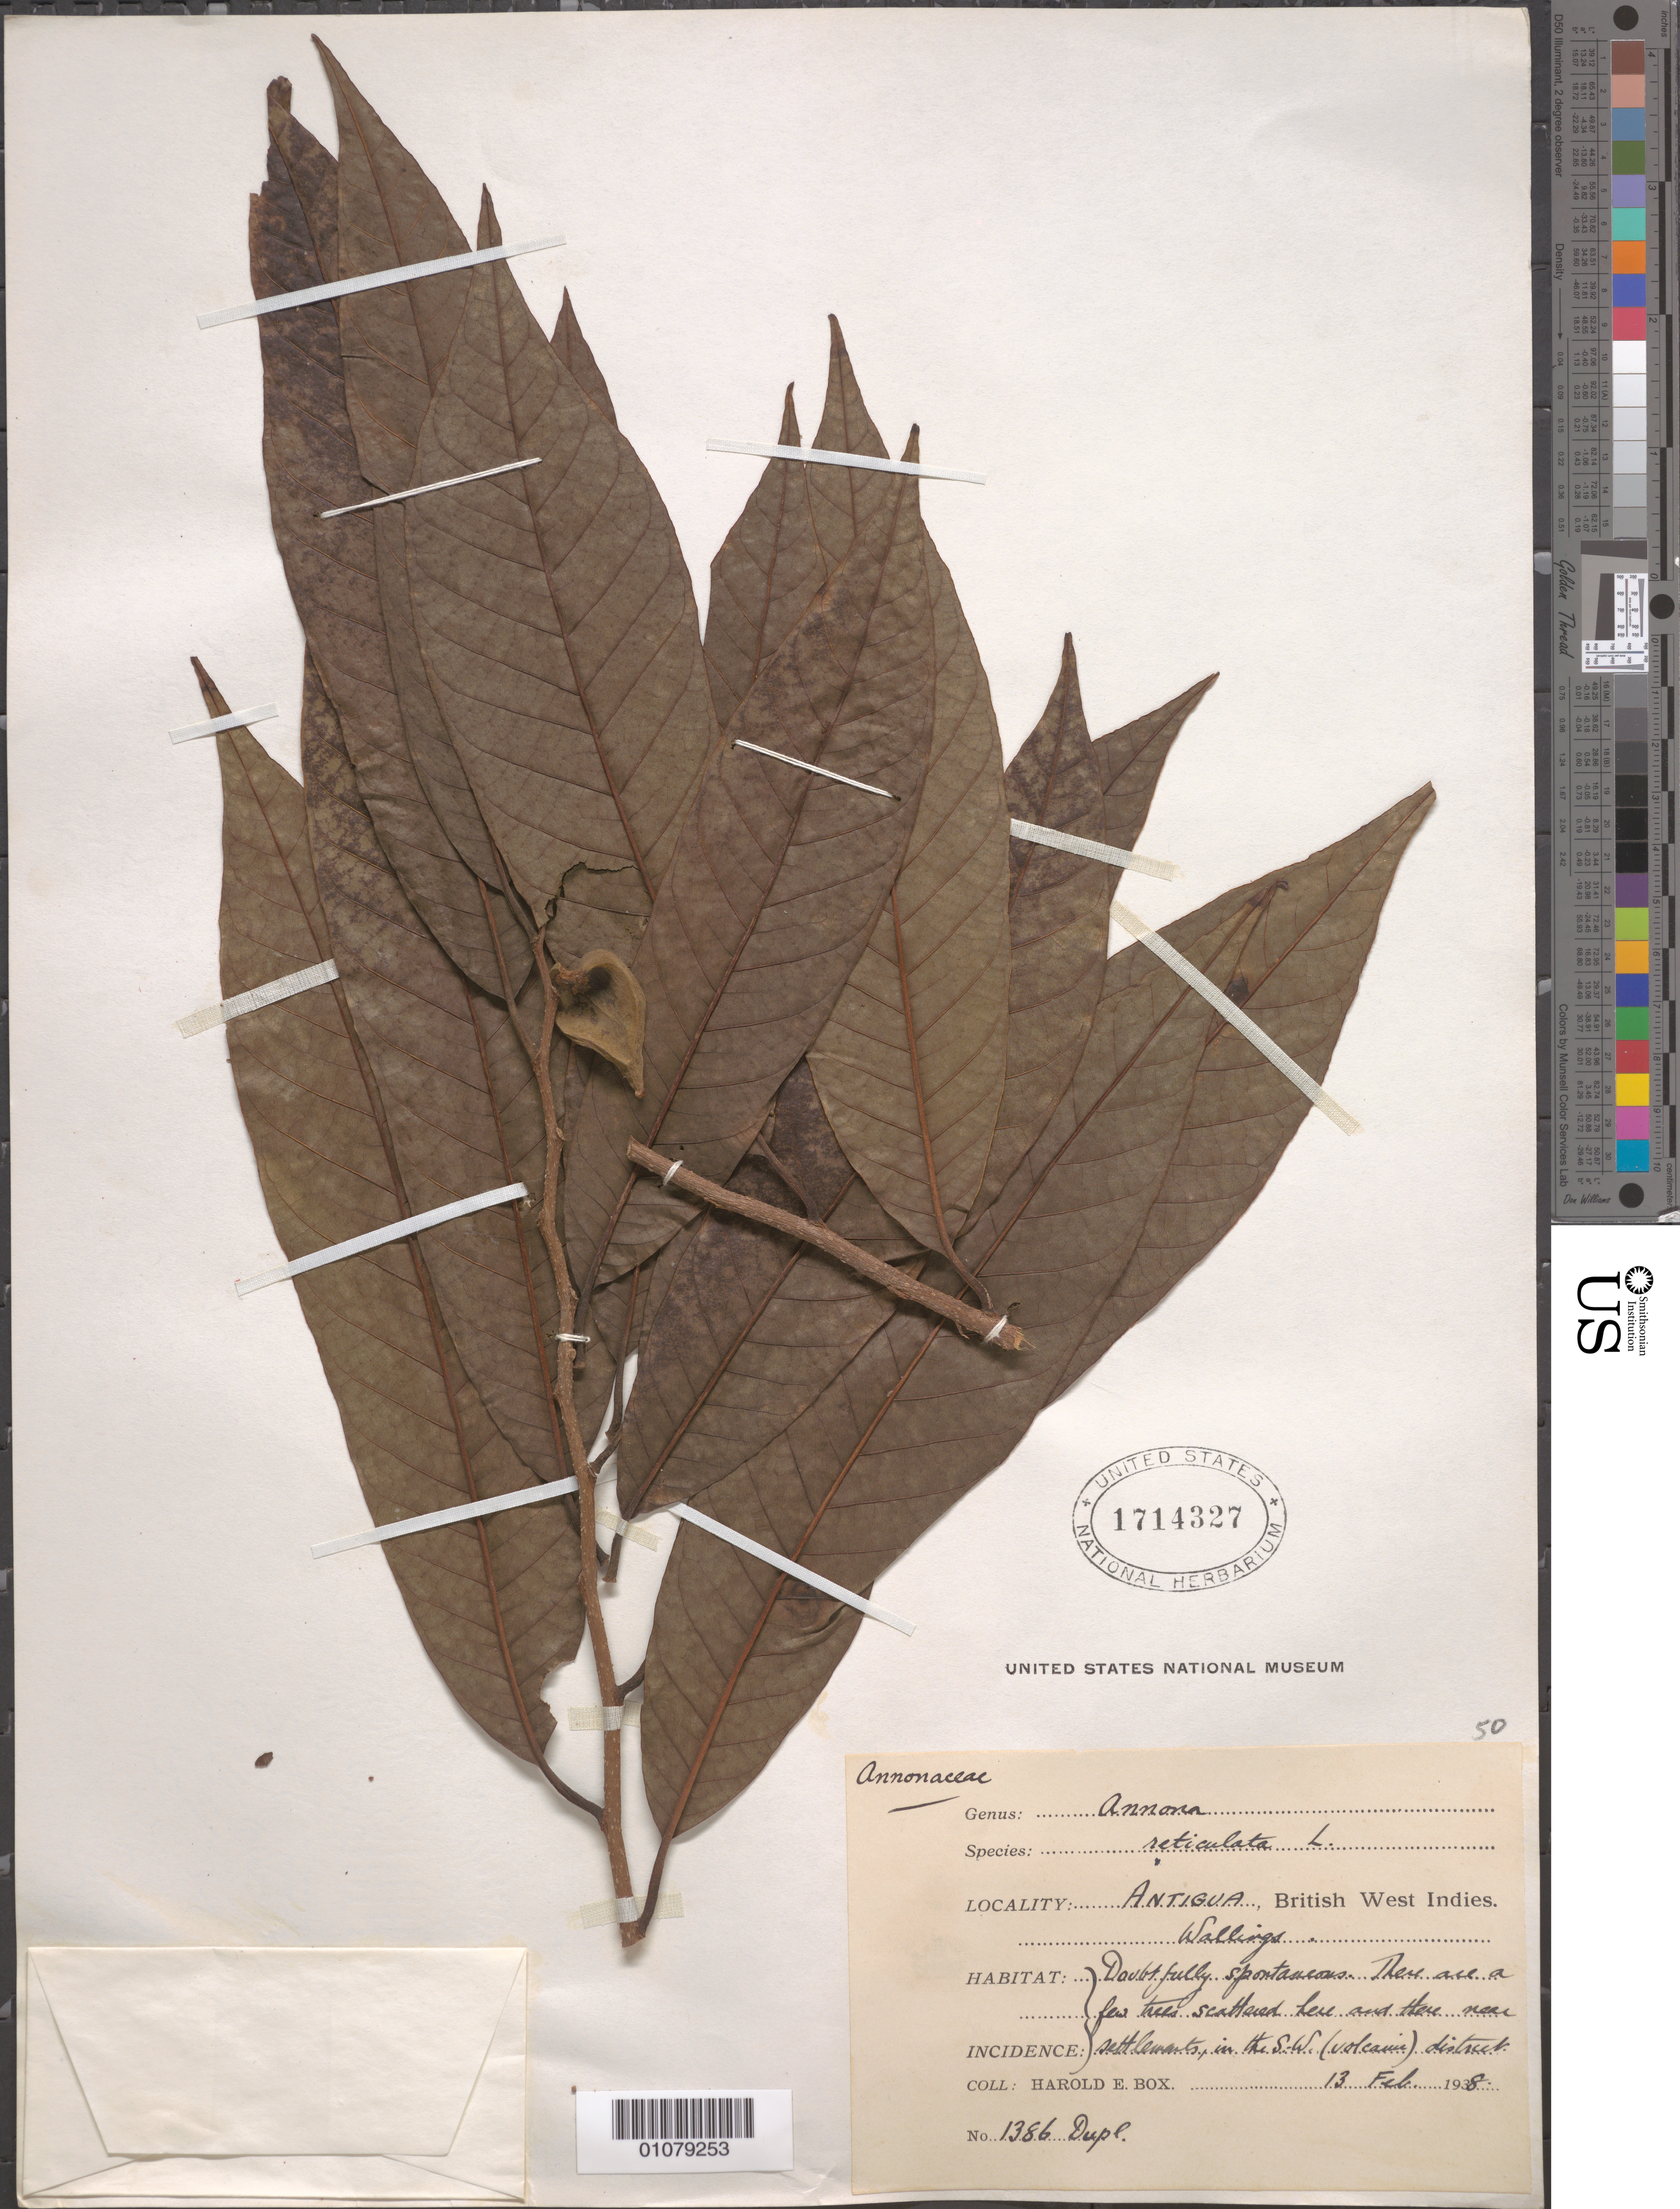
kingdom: Plantae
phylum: Tracheophyta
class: Magnoliopsida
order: Magnoliales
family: Annonaceae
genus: Annona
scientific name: Annona reticulata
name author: L.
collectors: H. E. Box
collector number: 1386 Dupl.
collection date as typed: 13 Feb 1938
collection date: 1938-02-13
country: Antigua and Barbuda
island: Antigua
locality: Wallings.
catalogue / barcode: US 1714327